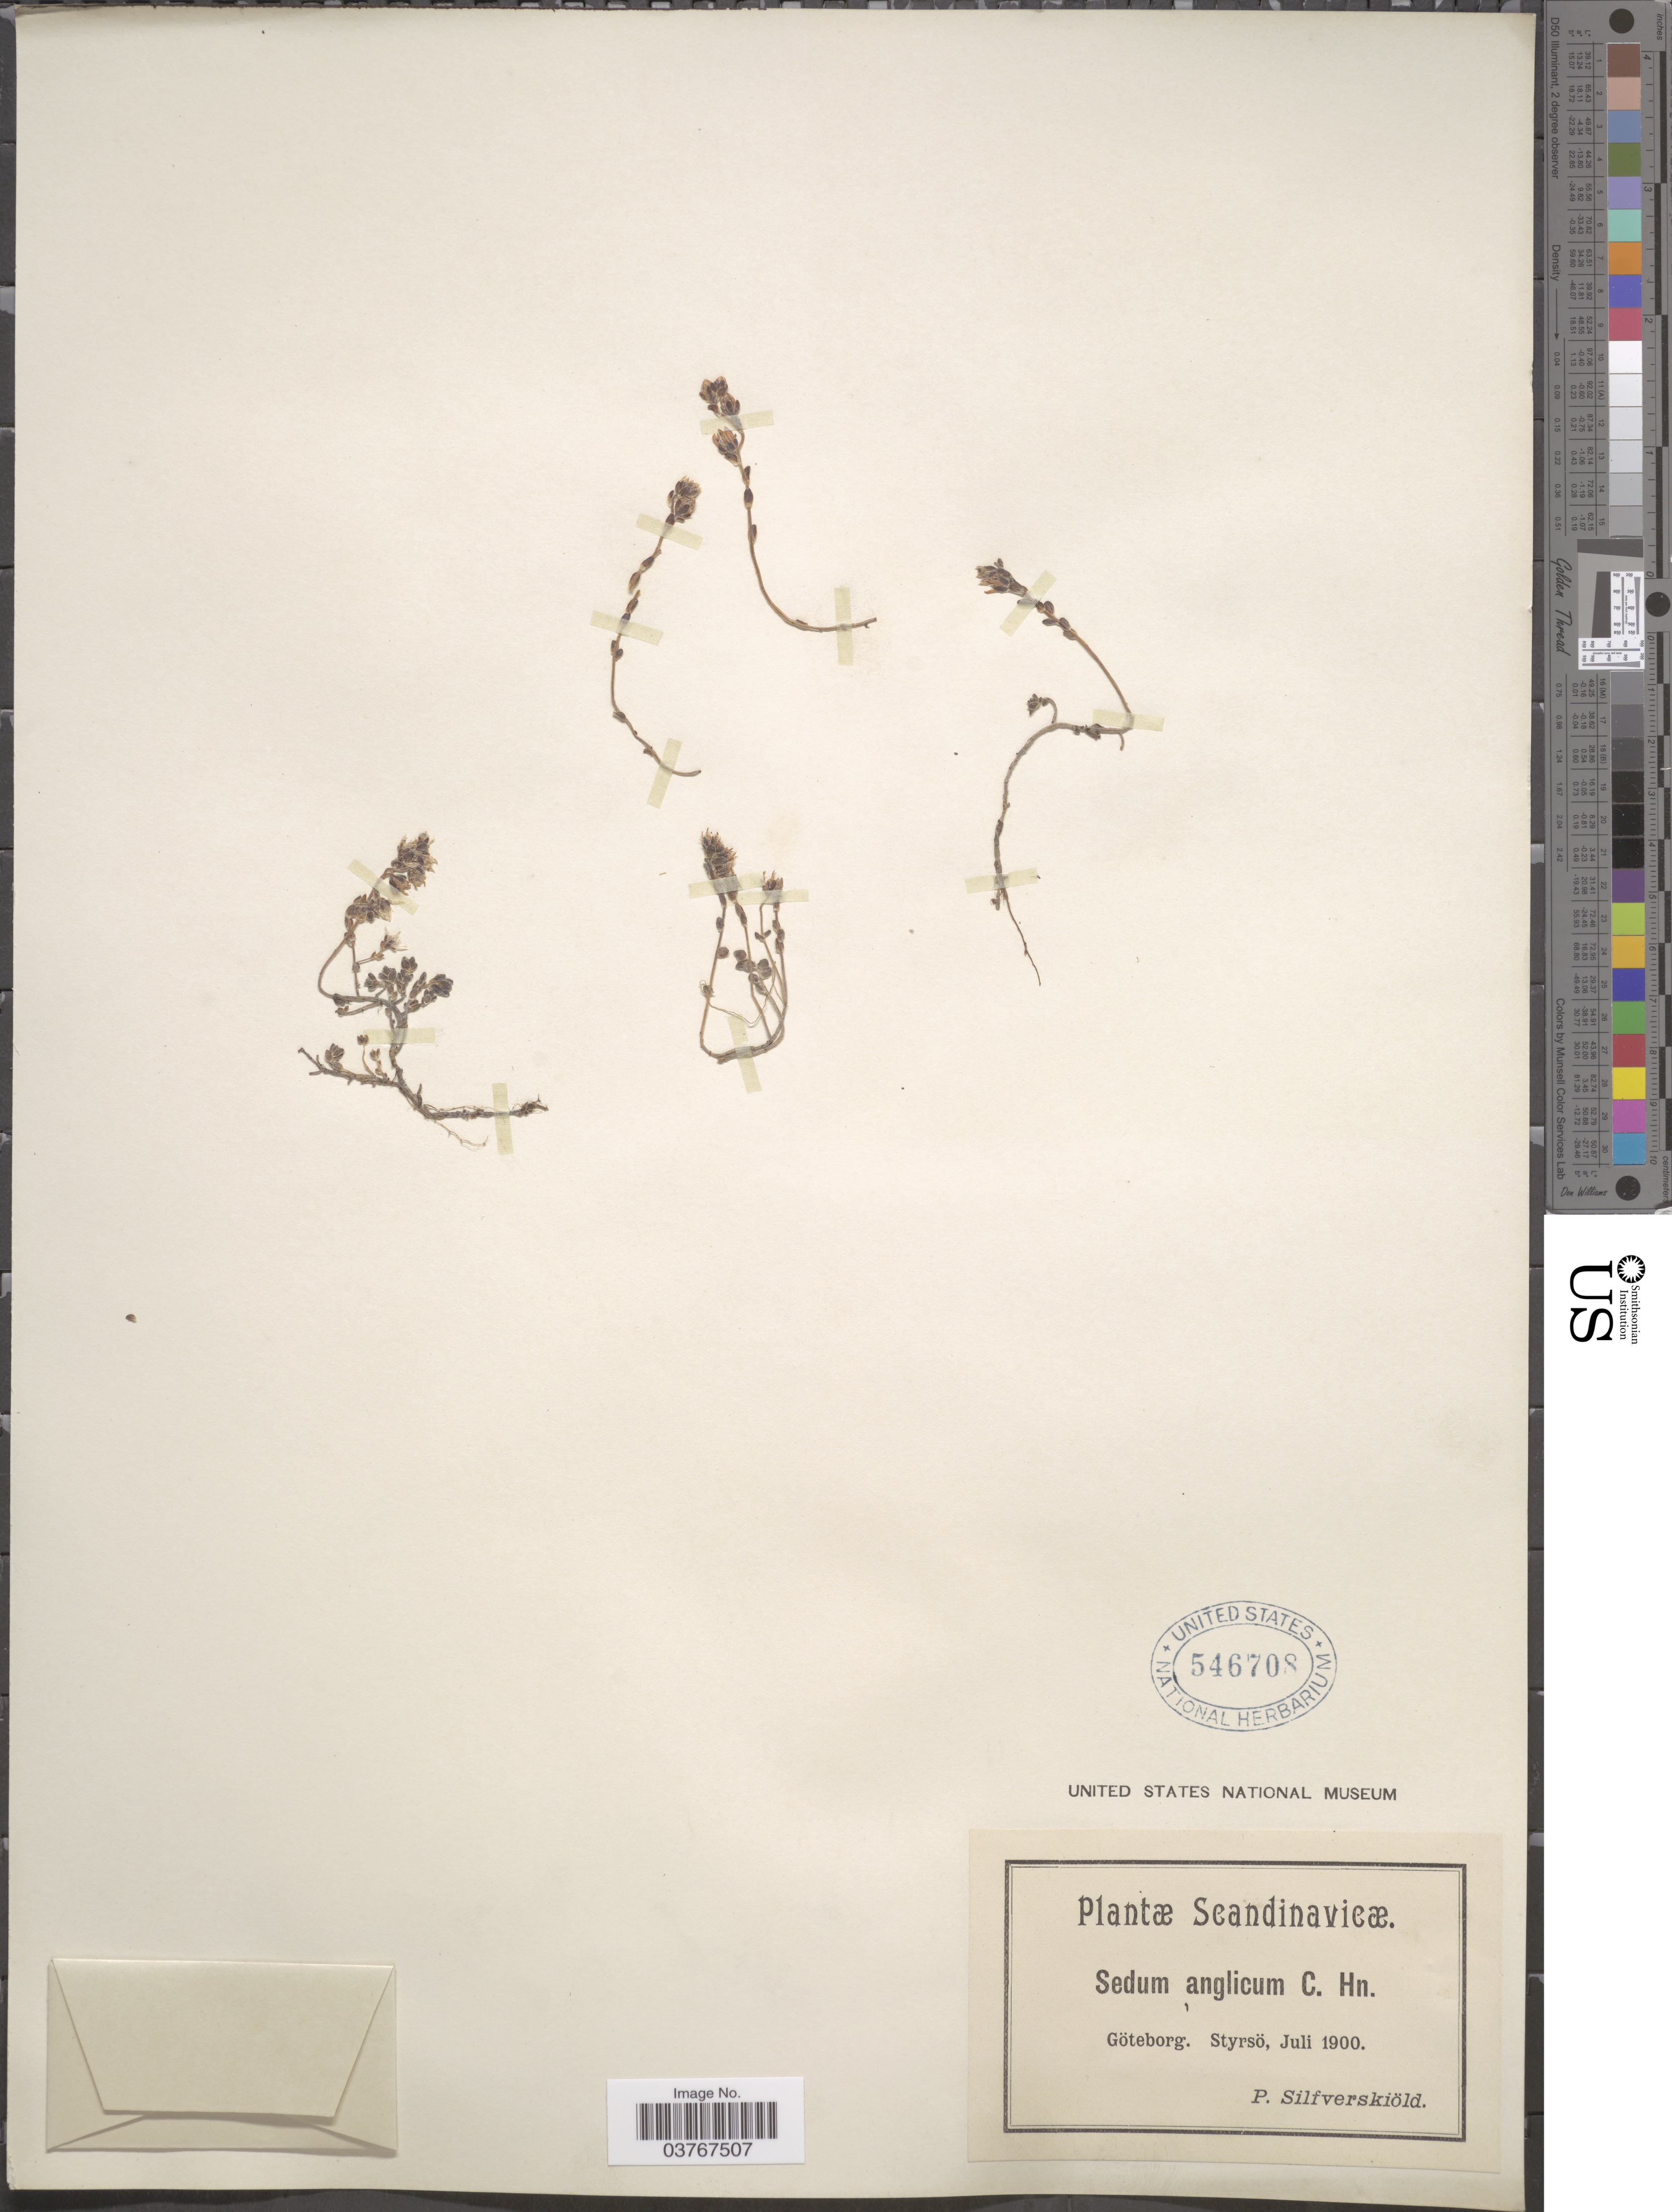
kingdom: Plantae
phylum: Tracheophyta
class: Magnoliopsida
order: Saxifragales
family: Crassulaceae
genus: Sedum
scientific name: Sedum anglicum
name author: Huds.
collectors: P. Silfverskiöld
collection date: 1900-07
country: Sweden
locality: Scandinavicæ. Göteborg. Styrsö.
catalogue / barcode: US 546708